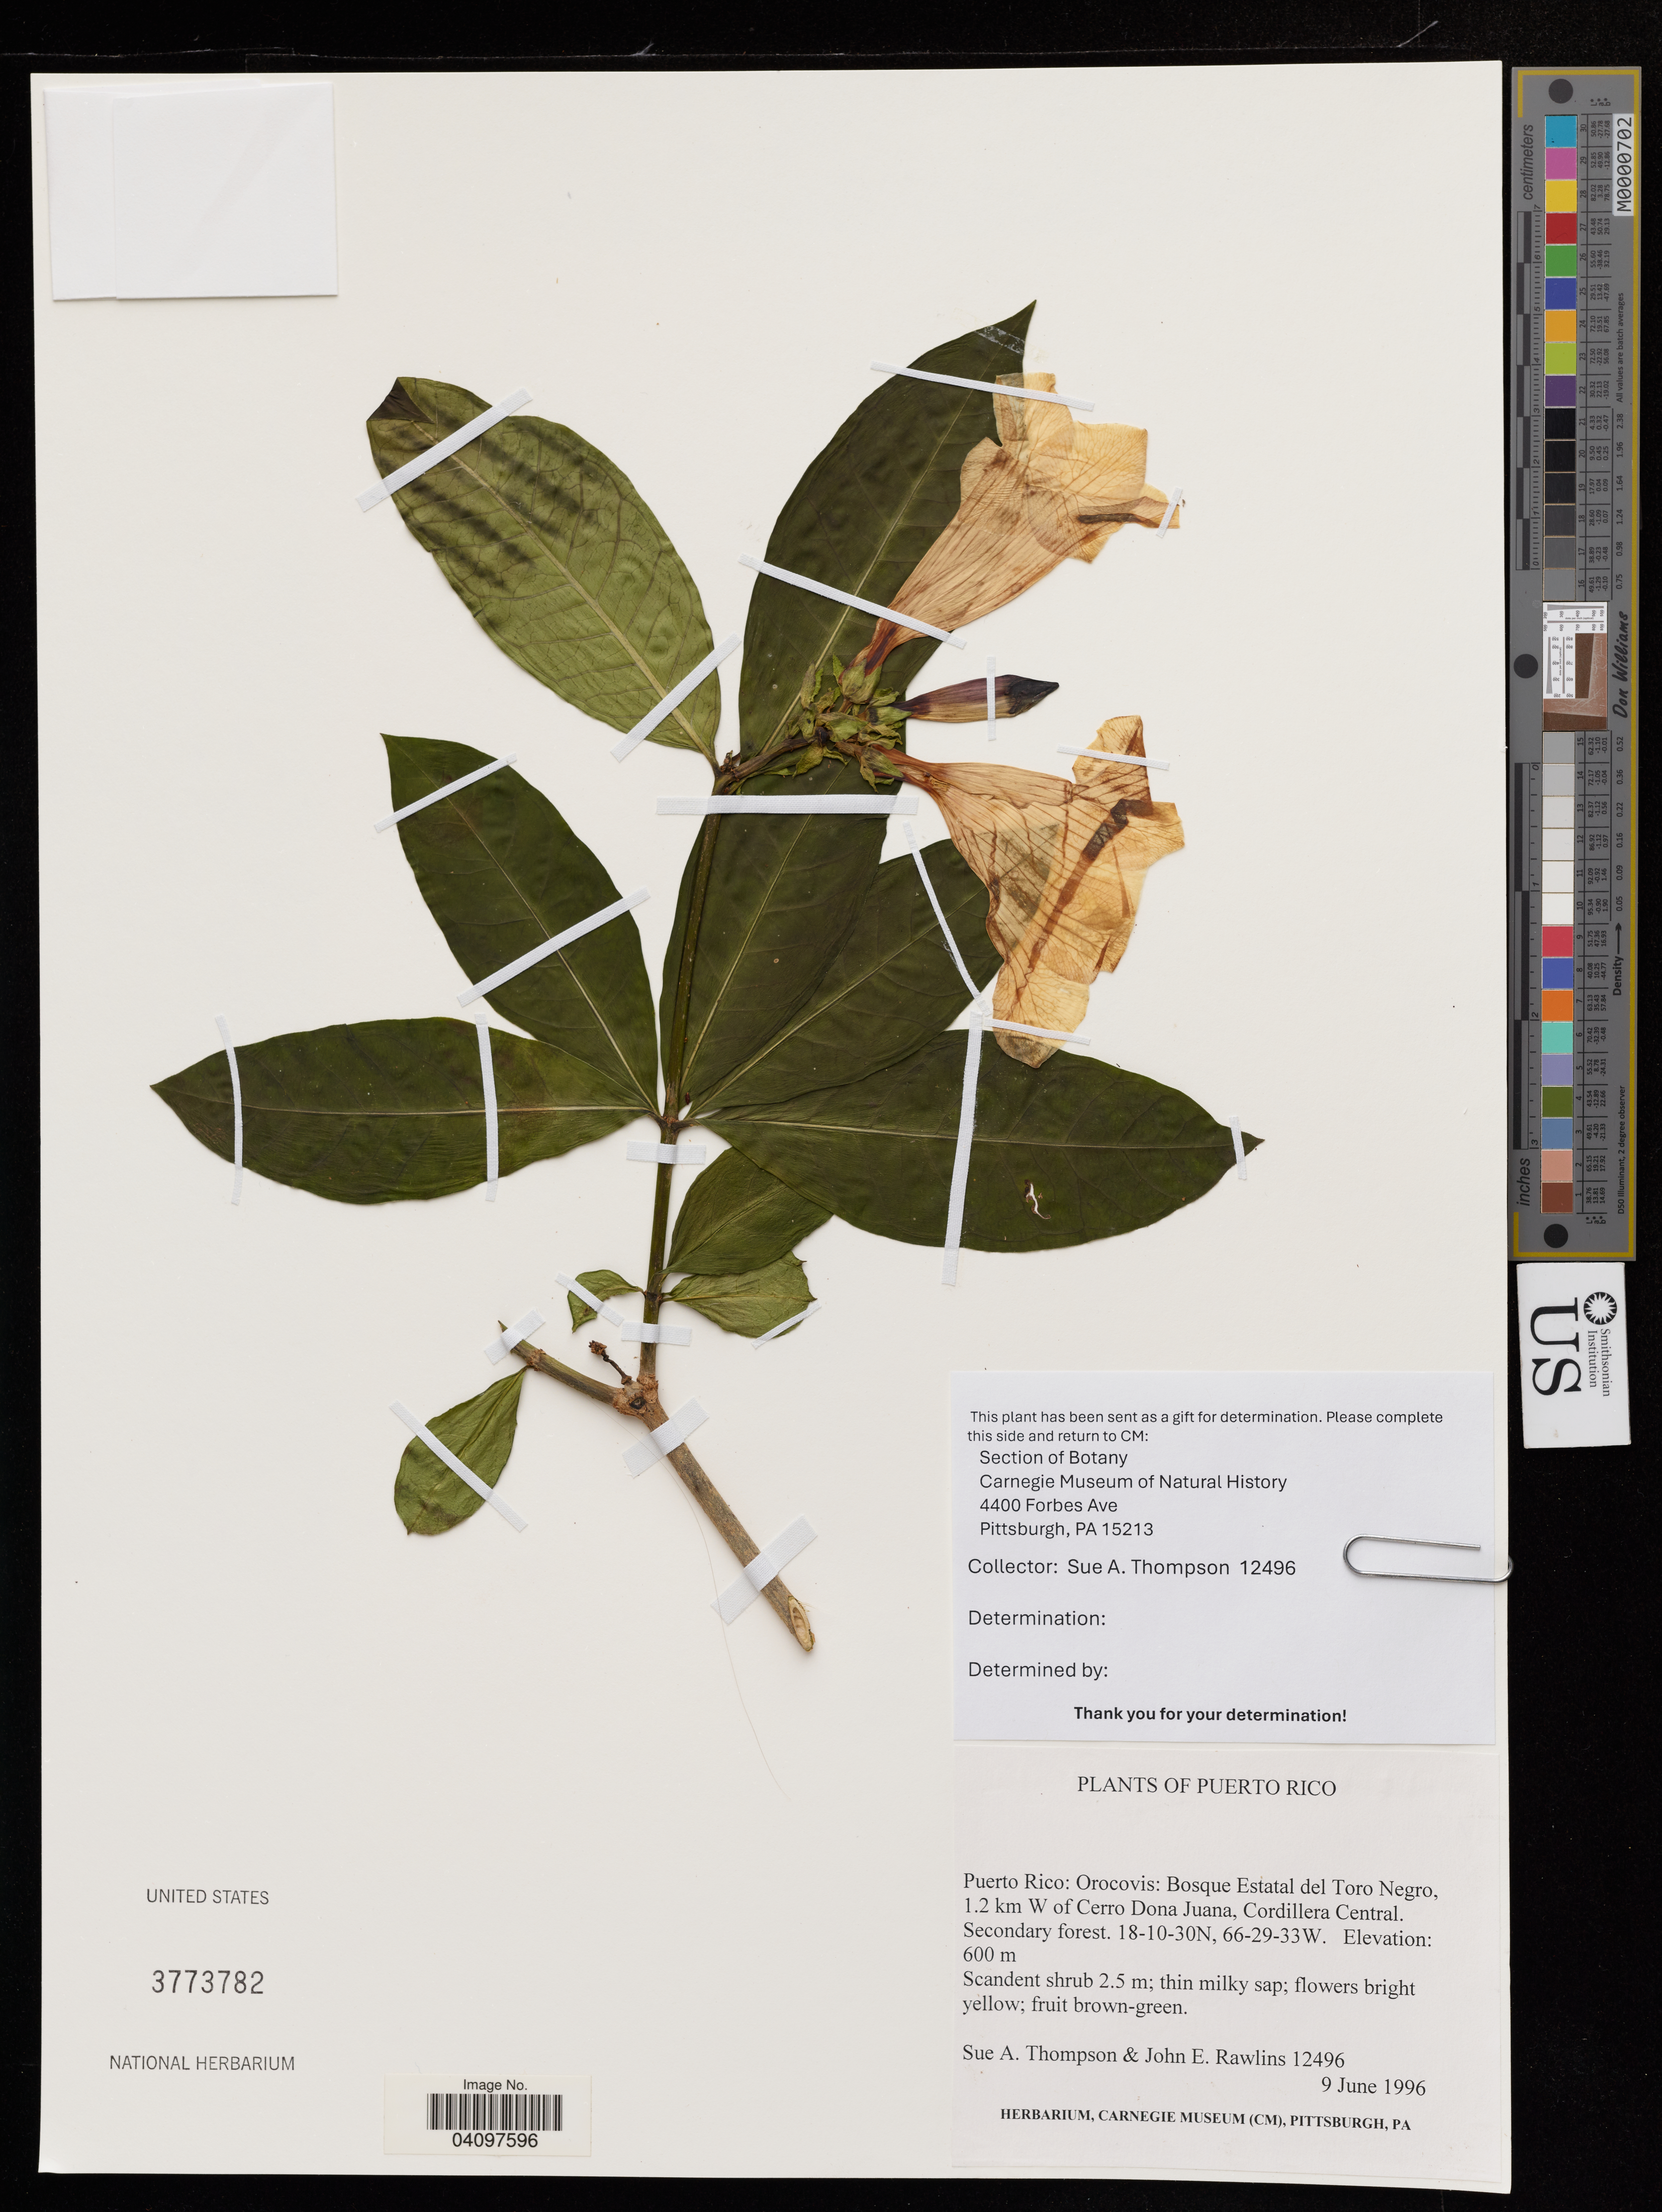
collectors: S. A. Thompson & J. Rawlins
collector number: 12496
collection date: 1996-06-09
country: Puerto Rico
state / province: Orocovis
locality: Bosque Estatal del Toro Negro, 1.2 km W of Cerro Dona Juana, Cordillera Central.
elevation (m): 600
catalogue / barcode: US 3773782